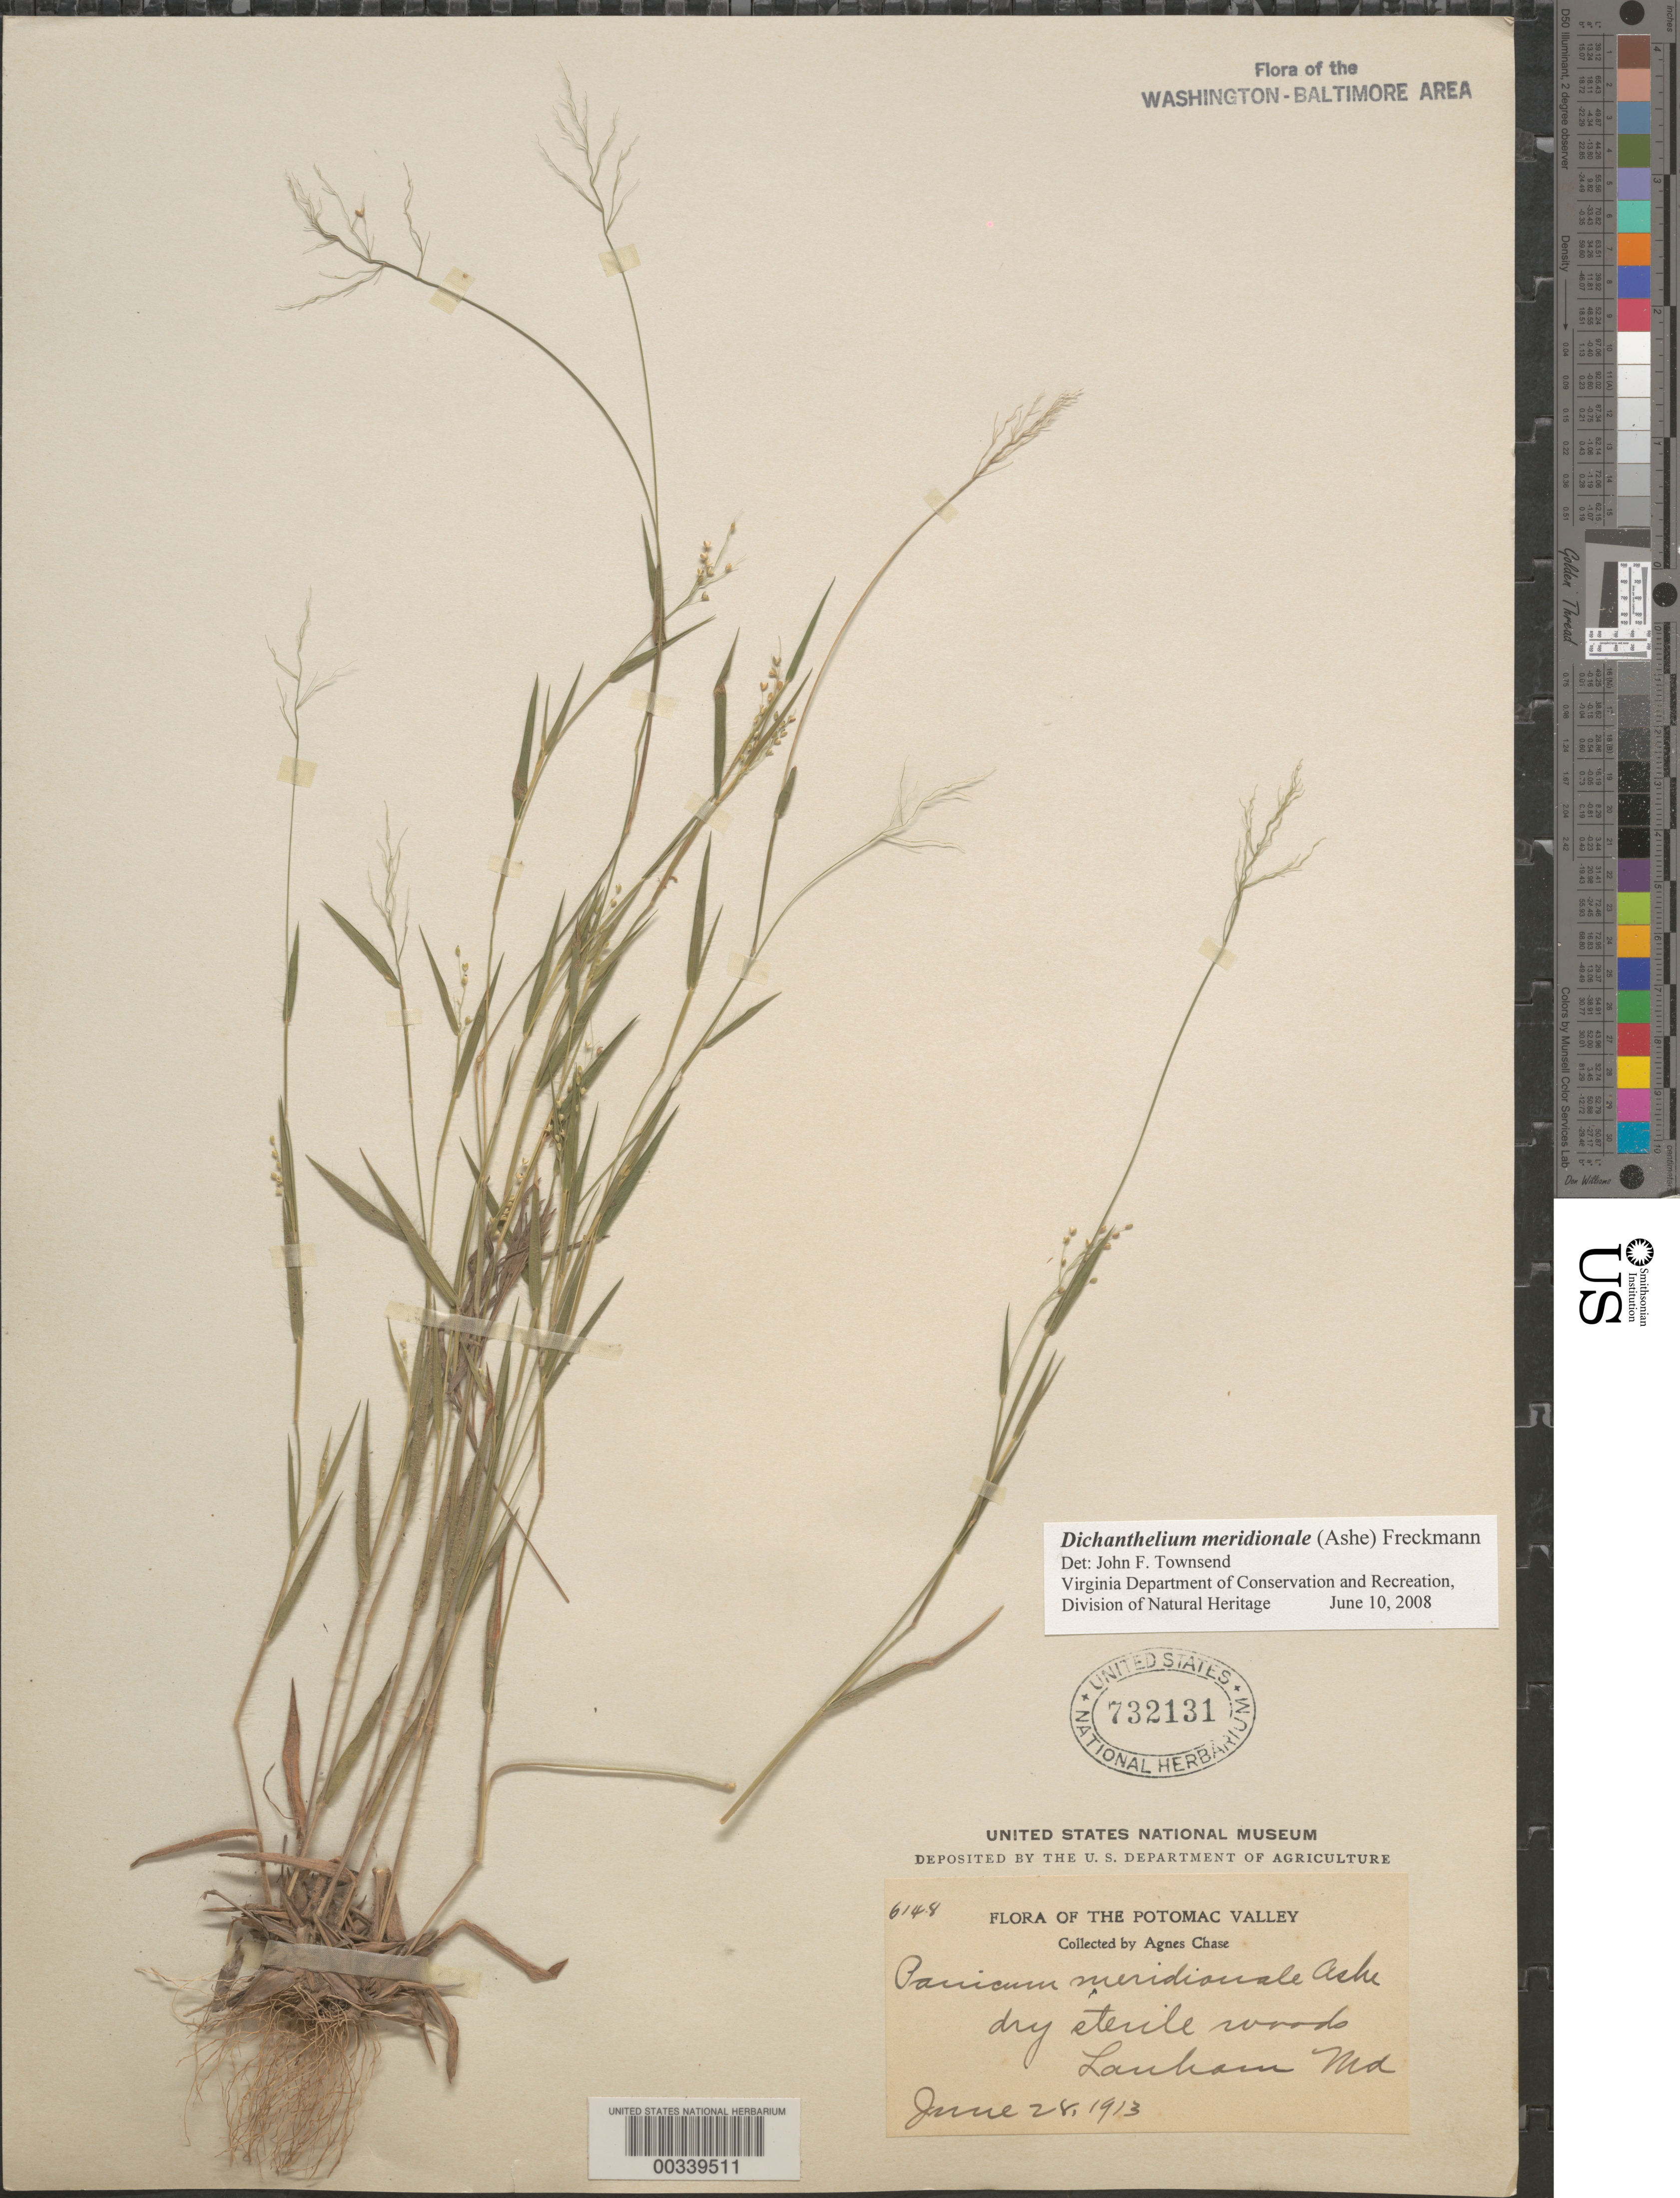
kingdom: Plantae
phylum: Tracheophyta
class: Liliopsida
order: Poales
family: Poaceae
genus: Dichanthelium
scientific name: Dichanthelium meridionale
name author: (Ashe) Freckmann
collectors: A. Chase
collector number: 6148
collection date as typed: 28 Jun 1913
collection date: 1913-06-28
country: United States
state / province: Maryland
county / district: Prince George's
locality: Lanham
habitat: Dry sterile woods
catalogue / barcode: US 732131